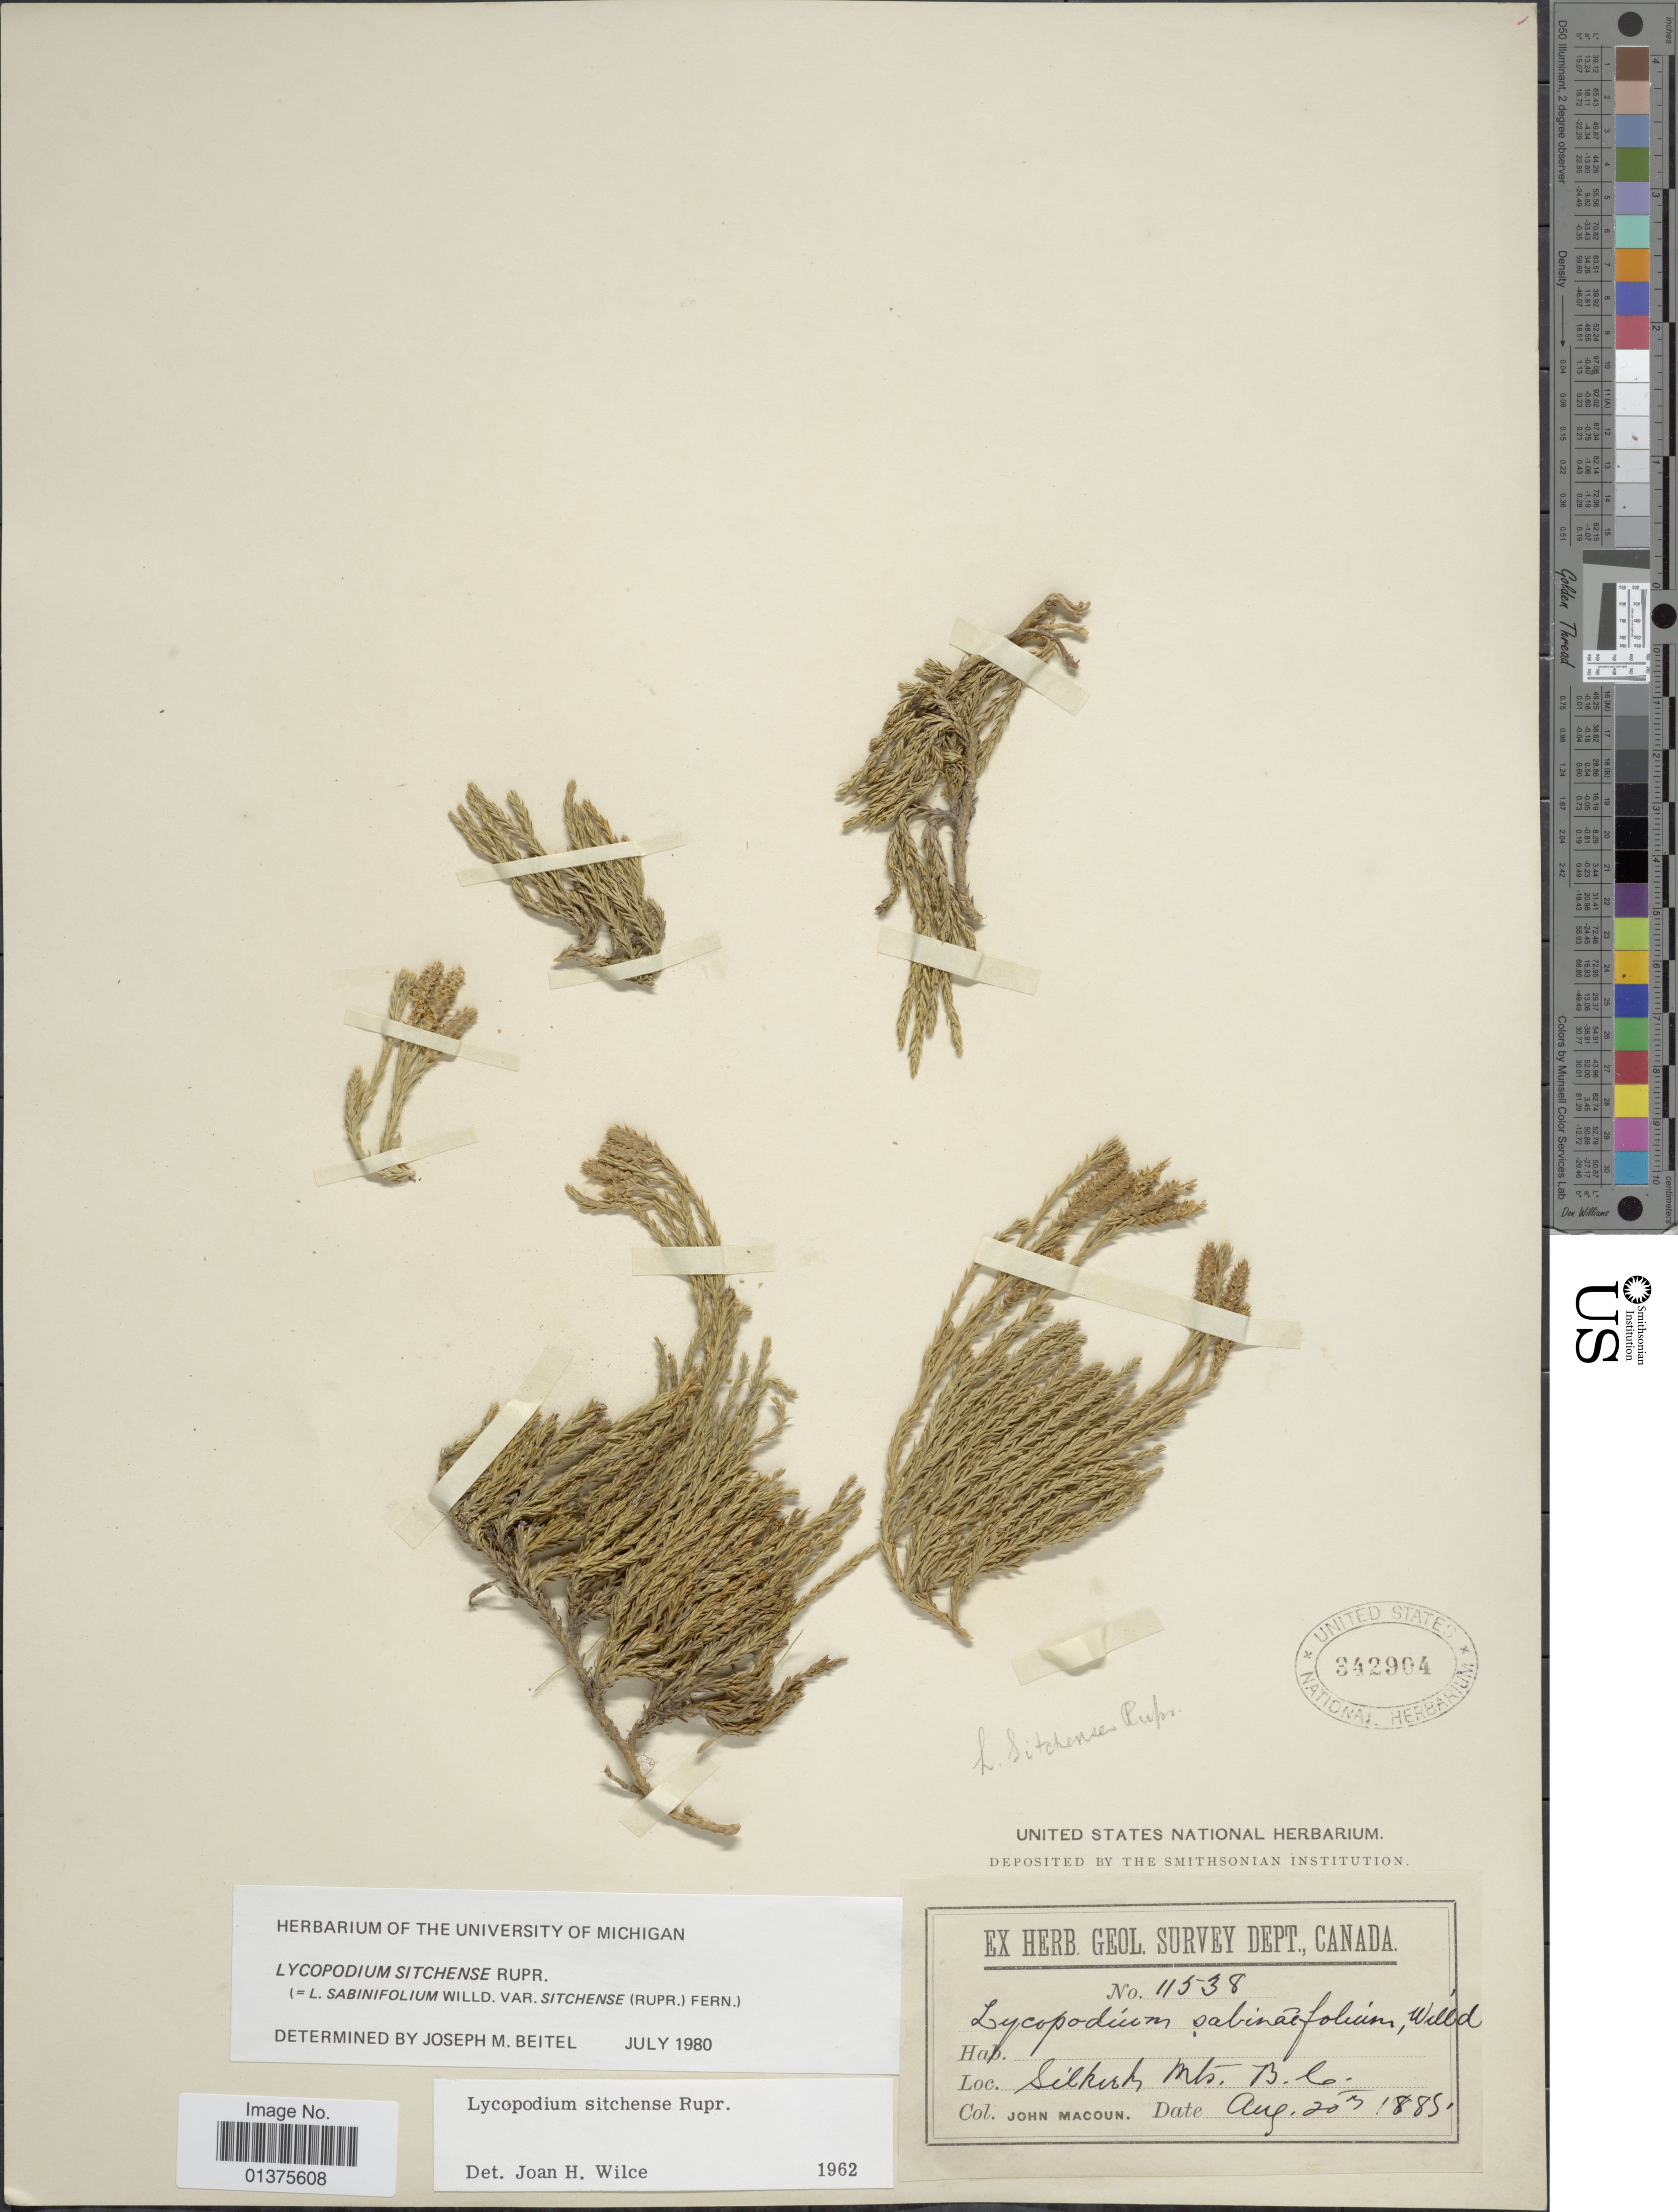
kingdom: Plantae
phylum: Tracheophyta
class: Lycopodiopsida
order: Lycopodiales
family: Lycopodiaceae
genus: Diphasiastrum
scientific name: Diphasiastrum sitchense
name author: (Rupr.) Holub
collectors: J. Macoun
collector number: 11538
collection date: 1885-08-20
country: Canada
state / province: British Columbia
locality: Silkirk Mts,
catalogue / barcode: US 342904